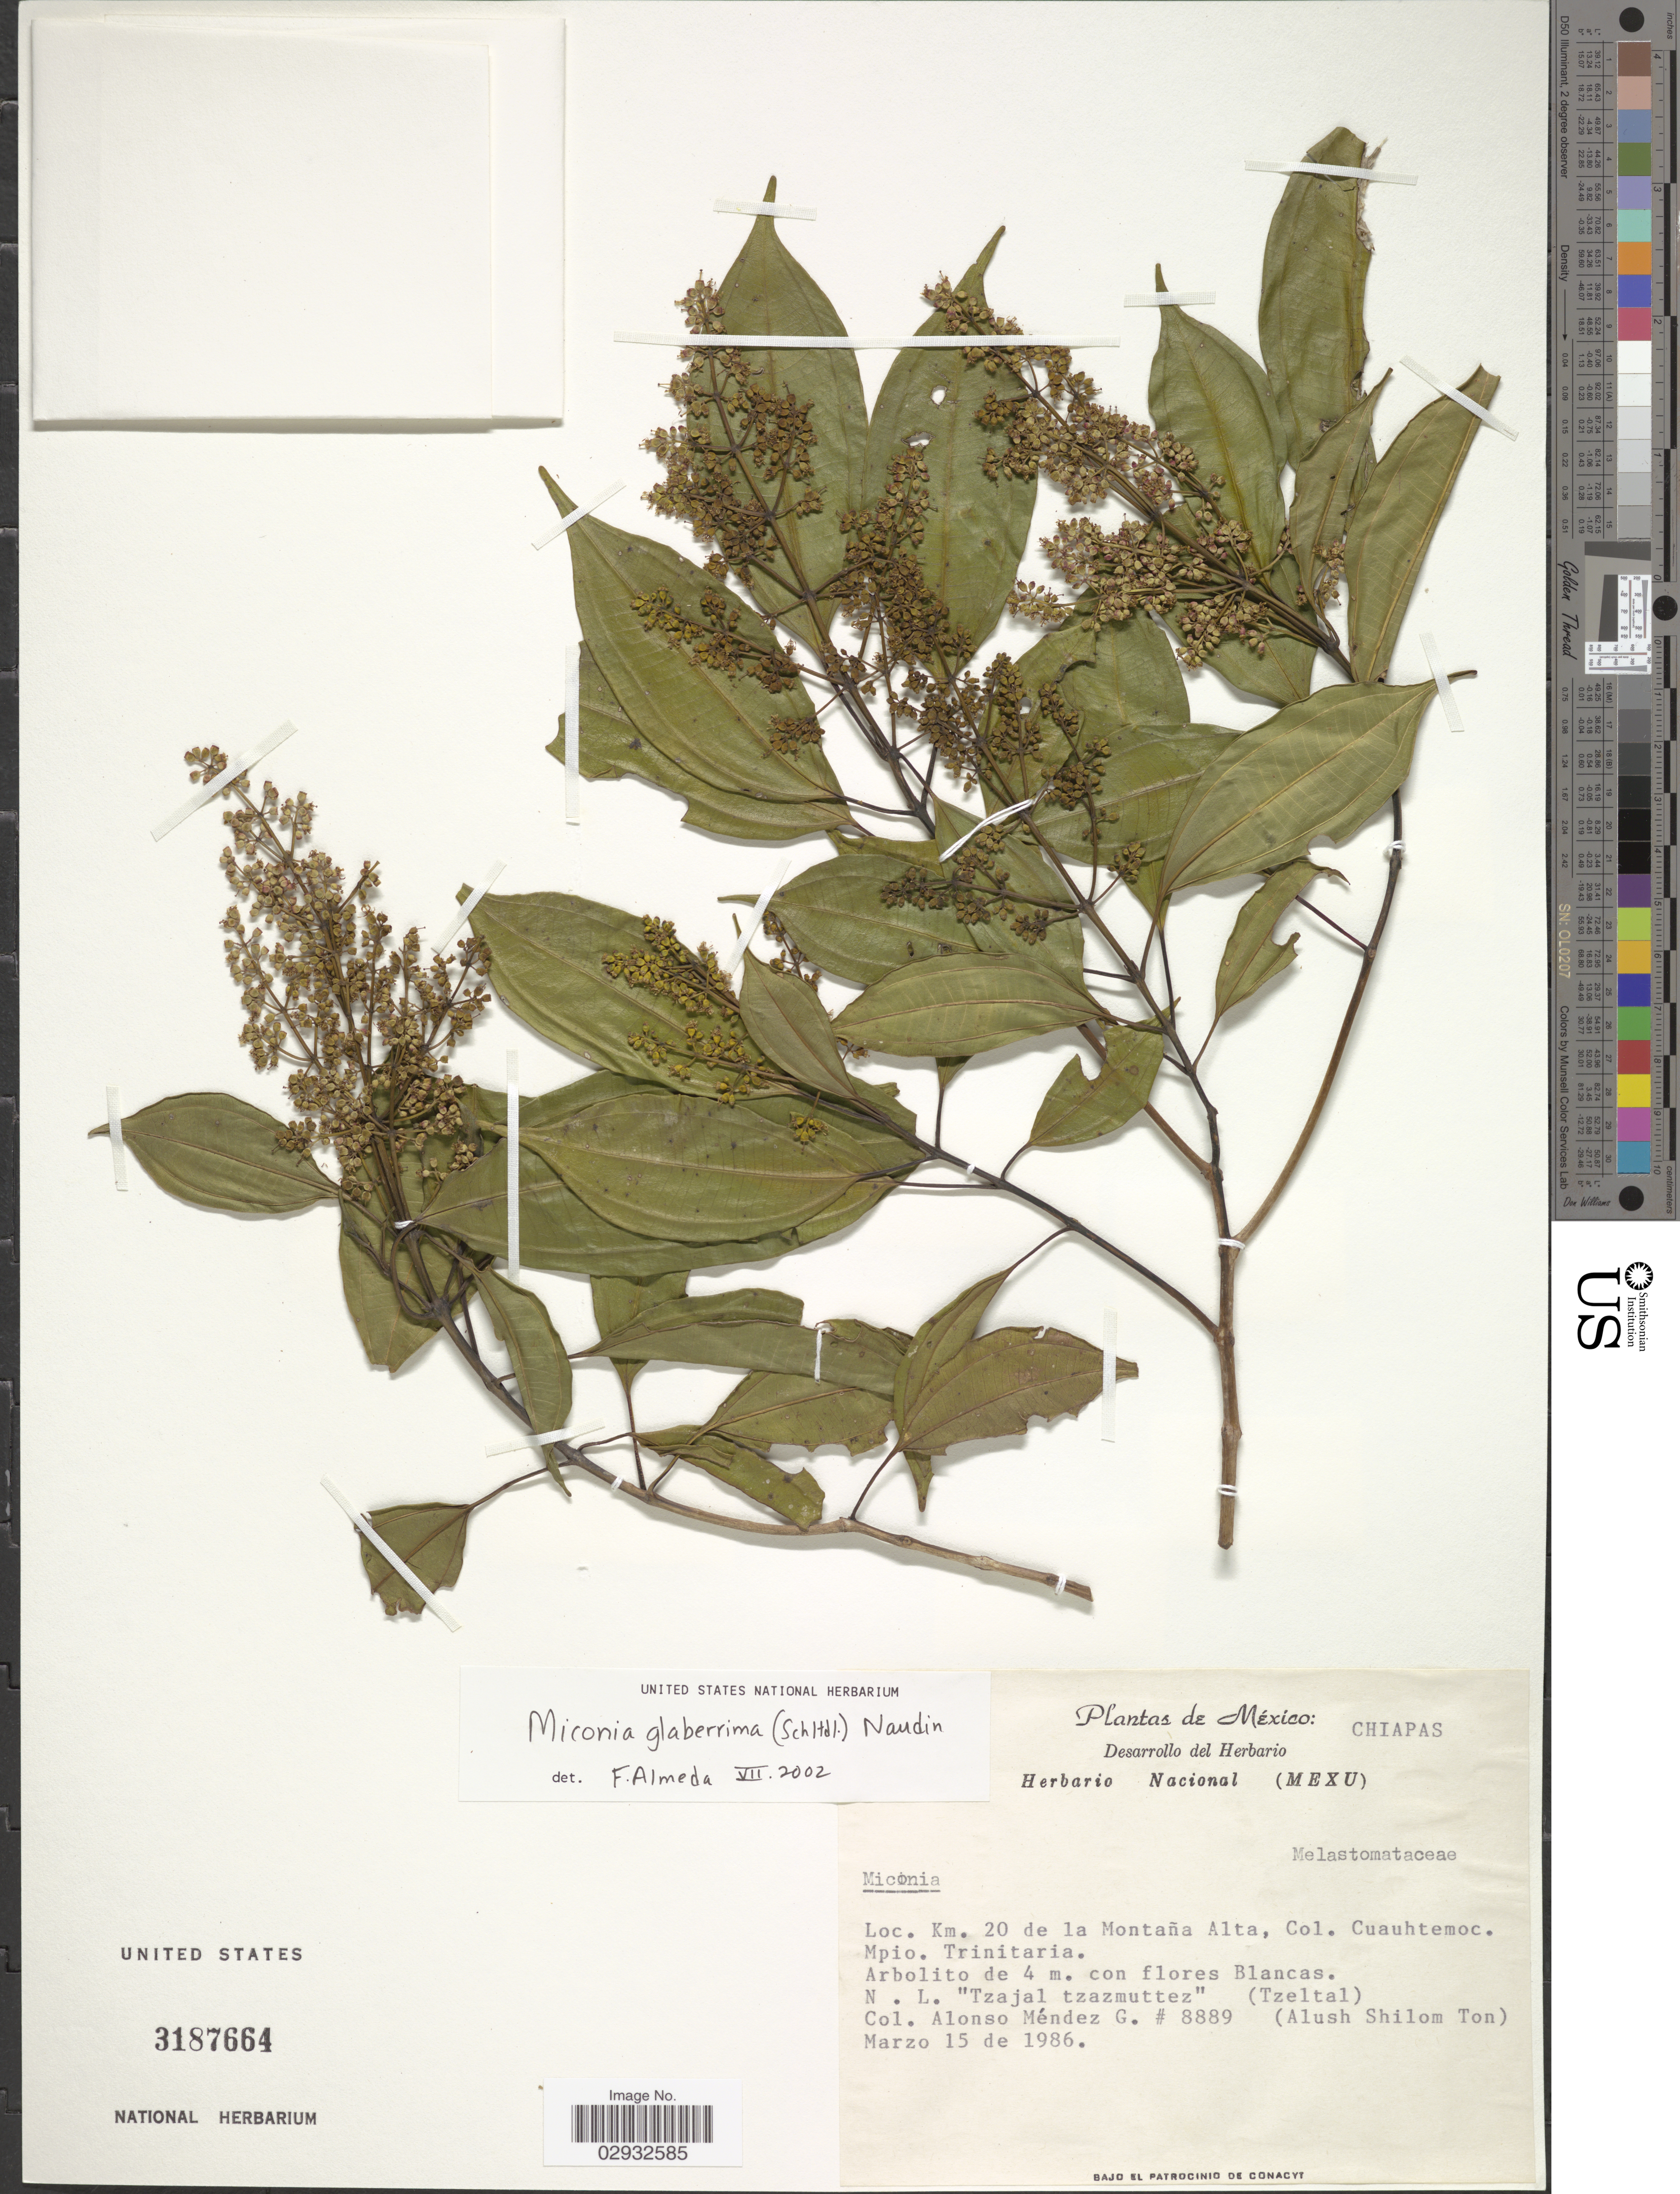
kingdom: Plantae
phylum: Tracheophyta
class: Magnoliopsida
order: Myrtales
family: Melastomataceae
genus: Miconia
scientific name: Miconia glaberrima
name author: (Schltdl.) Naudin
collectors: A. Méndez G. & A. S. Ton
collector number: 8889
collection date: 1986-03-15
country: Mexico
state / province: Chiapas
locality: Km. 20 de la Montaña Alta. Col. Cuauhtemoc. Mpio. Trinitaria.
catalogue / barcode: US 3187664